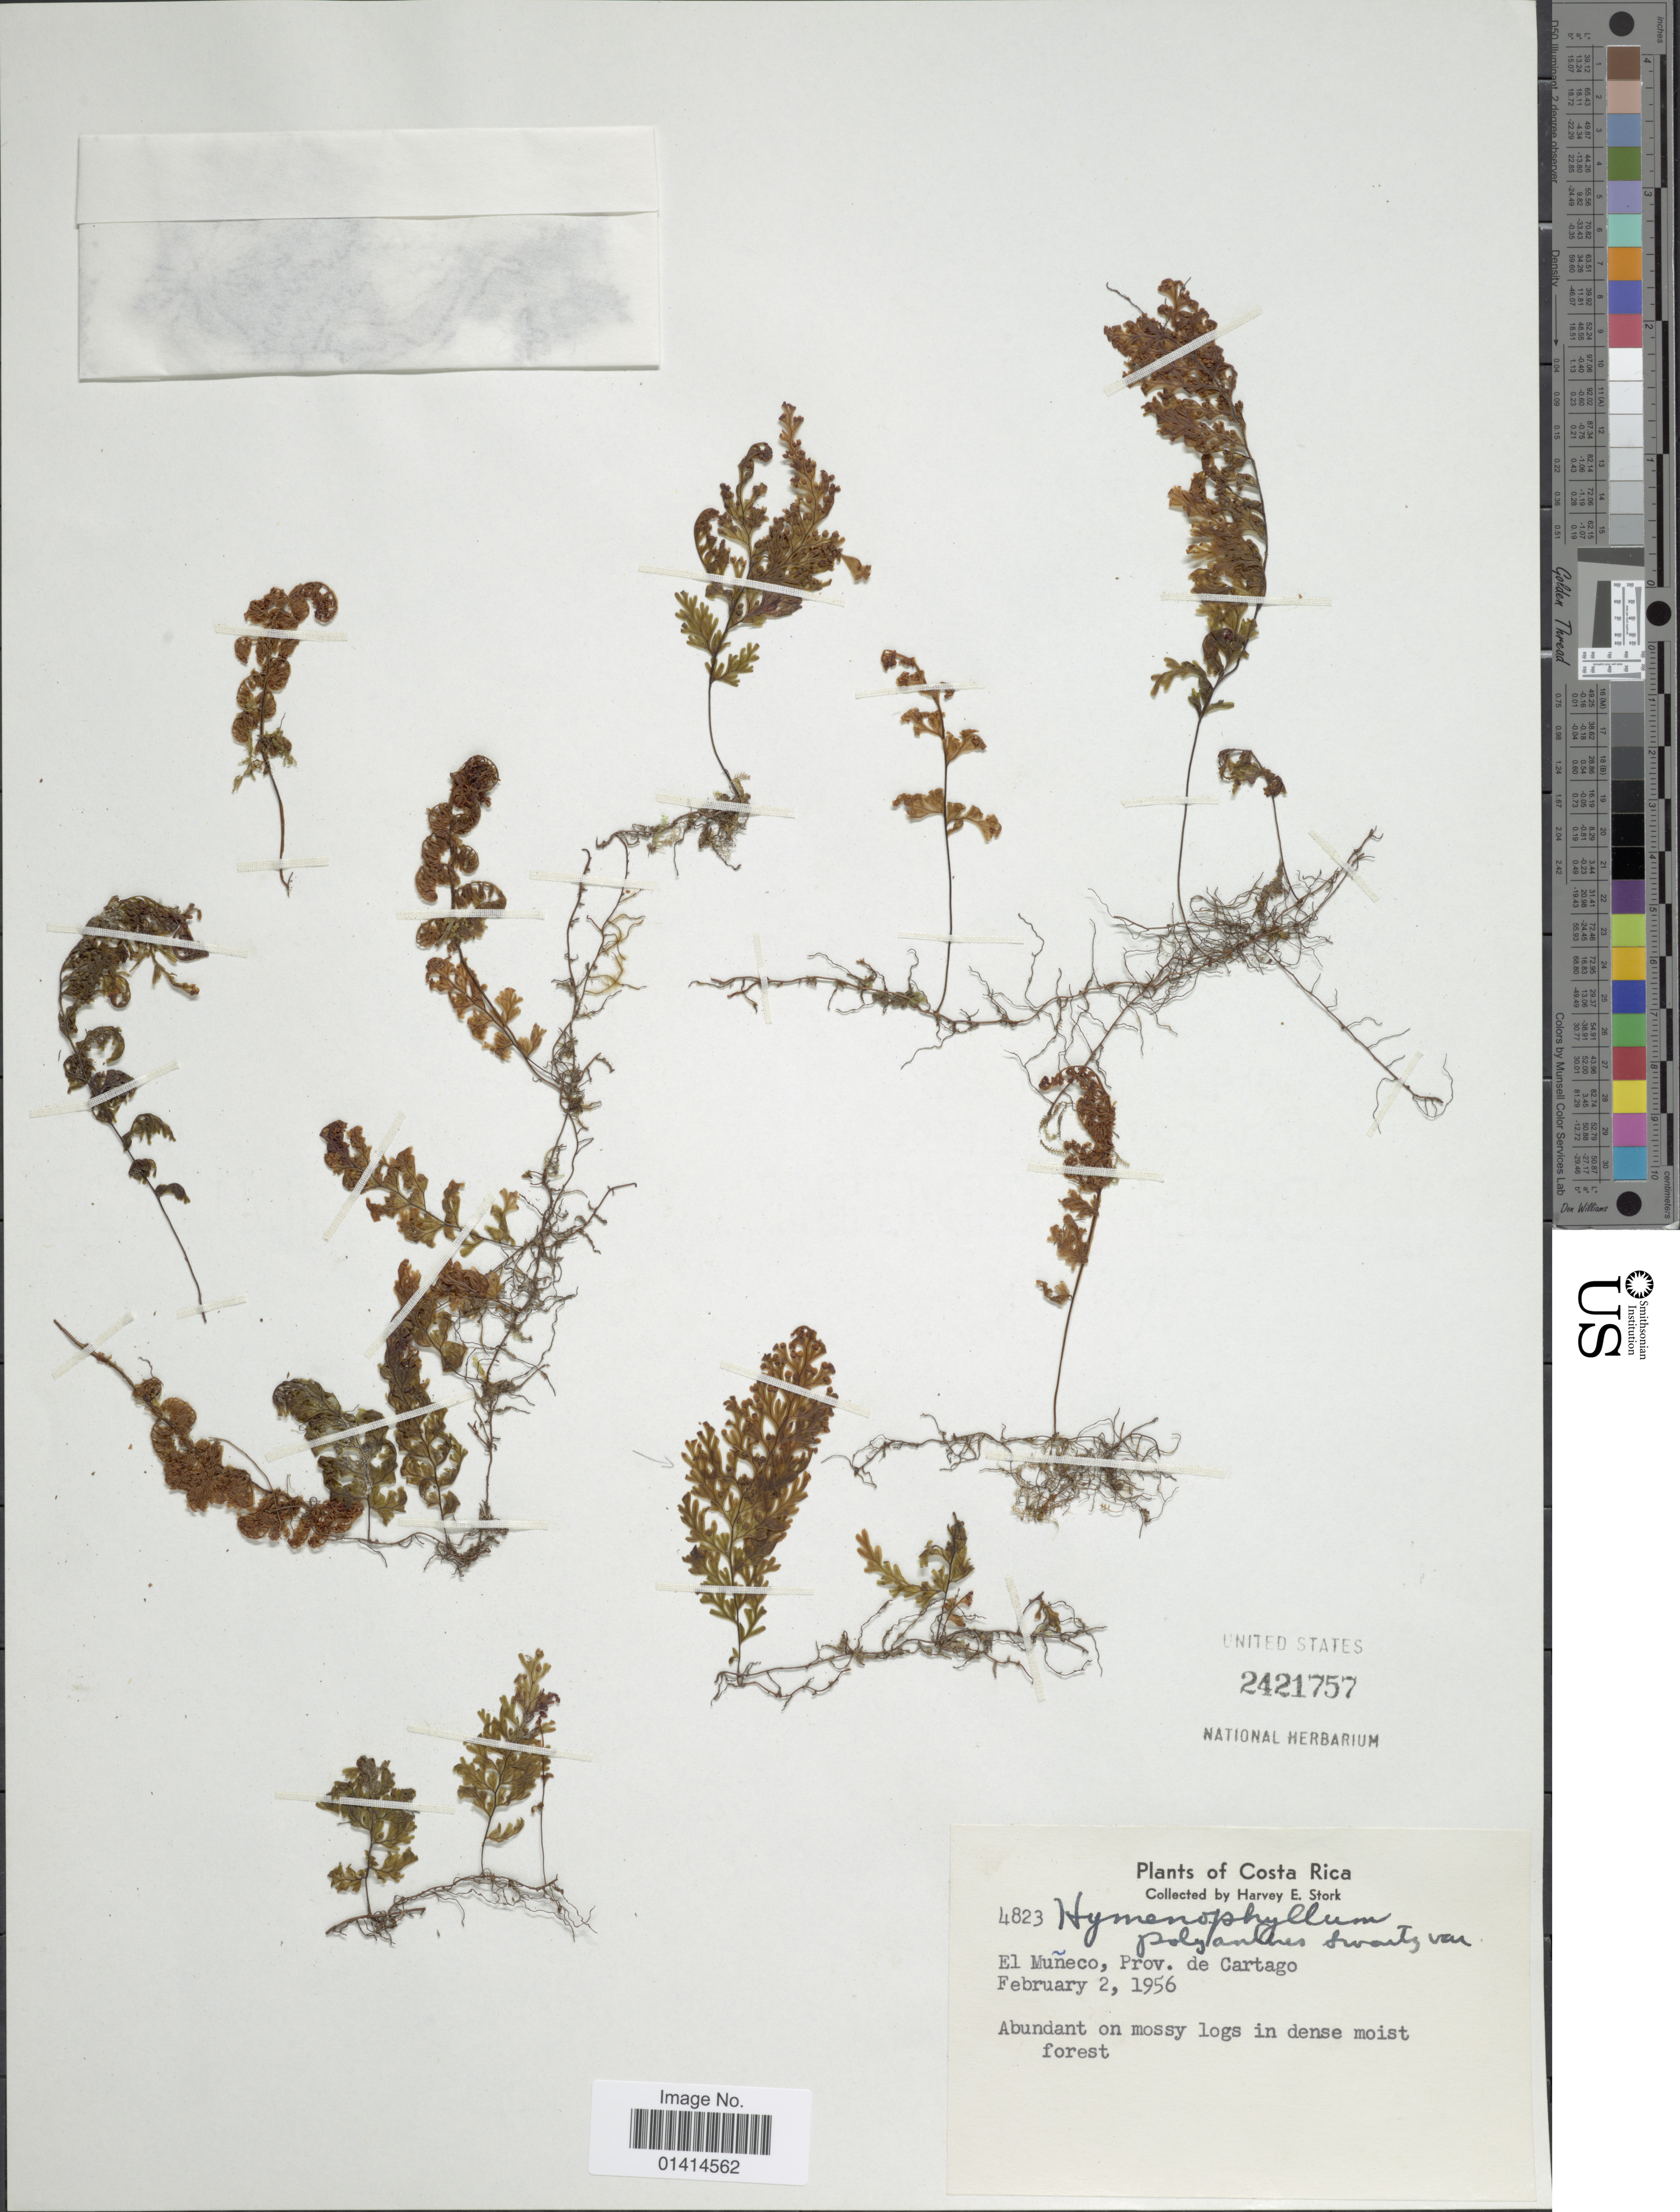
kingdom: Plantae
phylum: Tracheophyta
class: Polypodiopsida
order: Hymenophyllales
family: Hymenophyllaceae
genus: Hymenophyllum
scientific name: Hymenophyllum polyanthos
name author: (Sw.) Sw.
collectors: H. E. Stork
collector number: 4823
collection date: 1956-02-02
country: Costa Rica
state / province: Cartago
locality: El Muñeco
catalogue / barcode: US 2421757